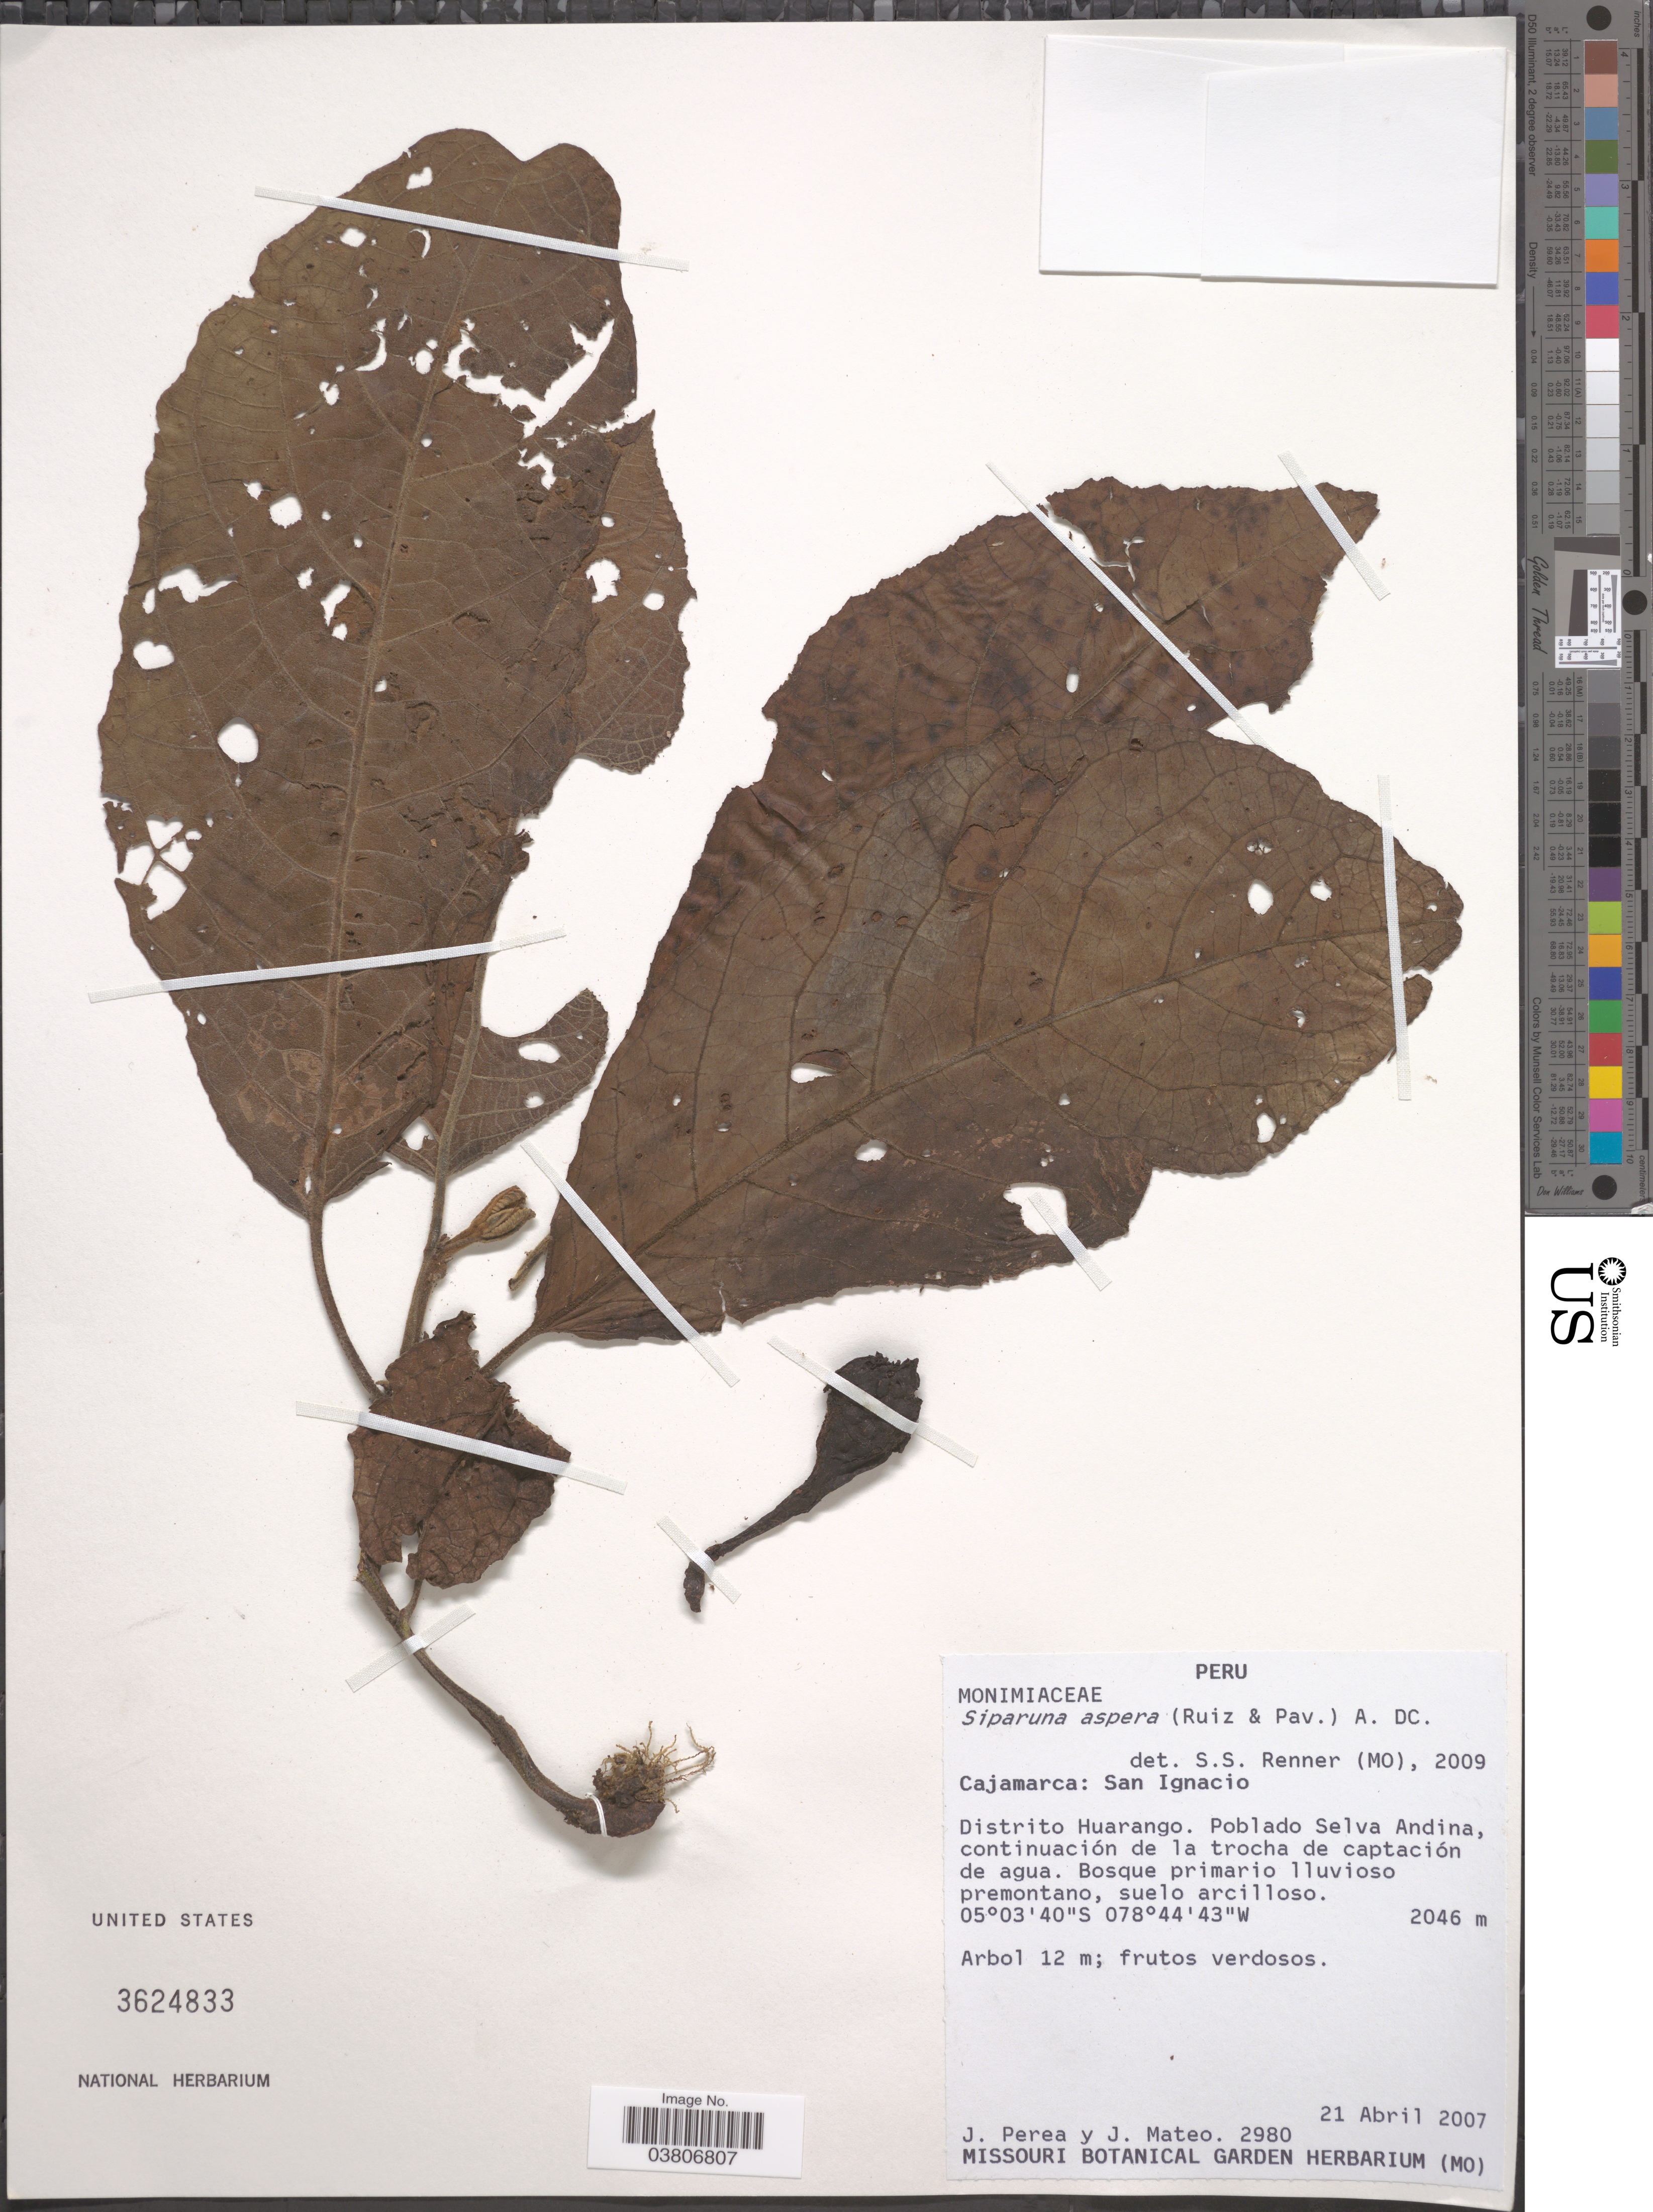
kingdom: Plantae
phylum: Tracheophyta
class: Magnoliopsida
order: Laurales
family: Siparunaceae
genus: Siparuna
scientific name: Siparuna aspera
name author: (Ruiz & Pav.) A. DC.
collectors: J. Perea & J. Mateo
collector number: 2980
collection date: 2007-04-21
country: Peru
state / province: Cajamarca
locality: San Ignacio. Distrito Huarango. Poblado Selva Andina, continuación de la trocha de captación de agua.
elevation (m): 2046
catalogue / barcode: US 3624833